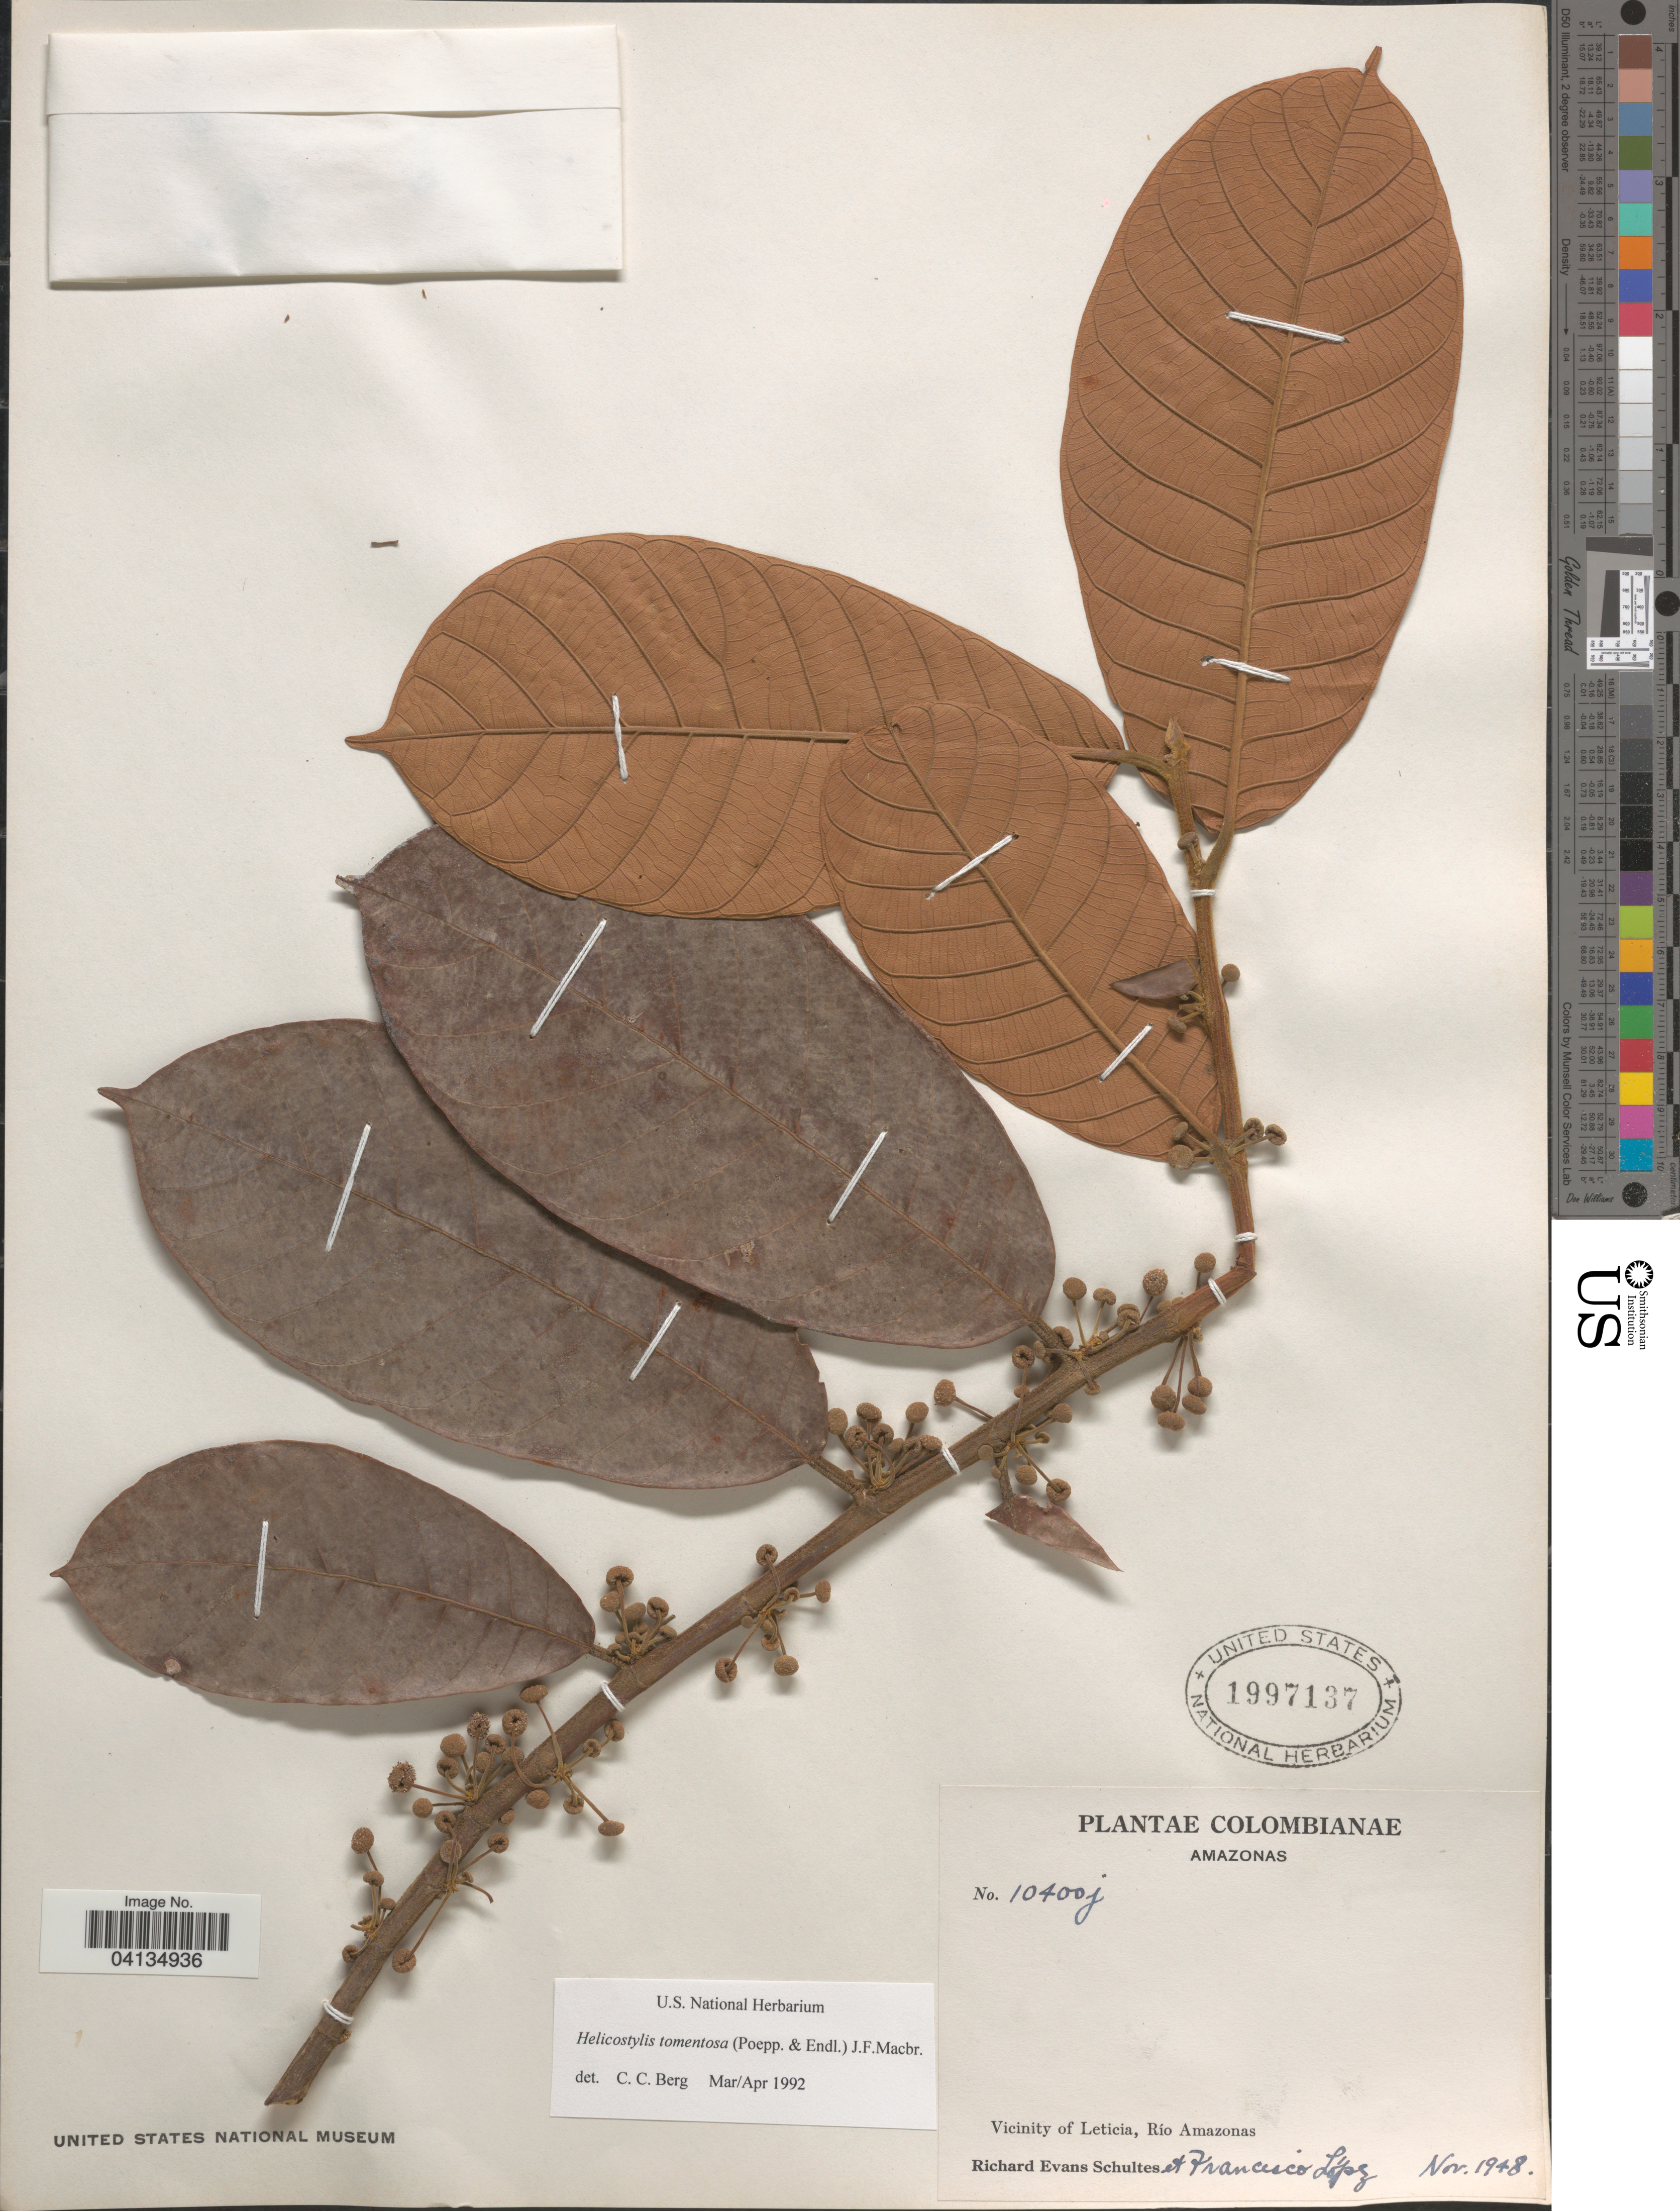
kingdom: Plantae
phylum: Tracheophyta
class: Magnoliopsida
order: Rosales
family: Moraceae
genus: Helicostylis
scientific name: Helicostylis tomentosa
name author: (Poepp. & Endl.) Rusby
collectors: R. E. Schultes & F. Lopéz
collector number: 10400j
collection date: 1948-11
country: Colombia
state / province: Amazonas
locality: Colombianae. Vicinity of Leticia, Río Amazonas.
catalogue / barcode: US 1997137